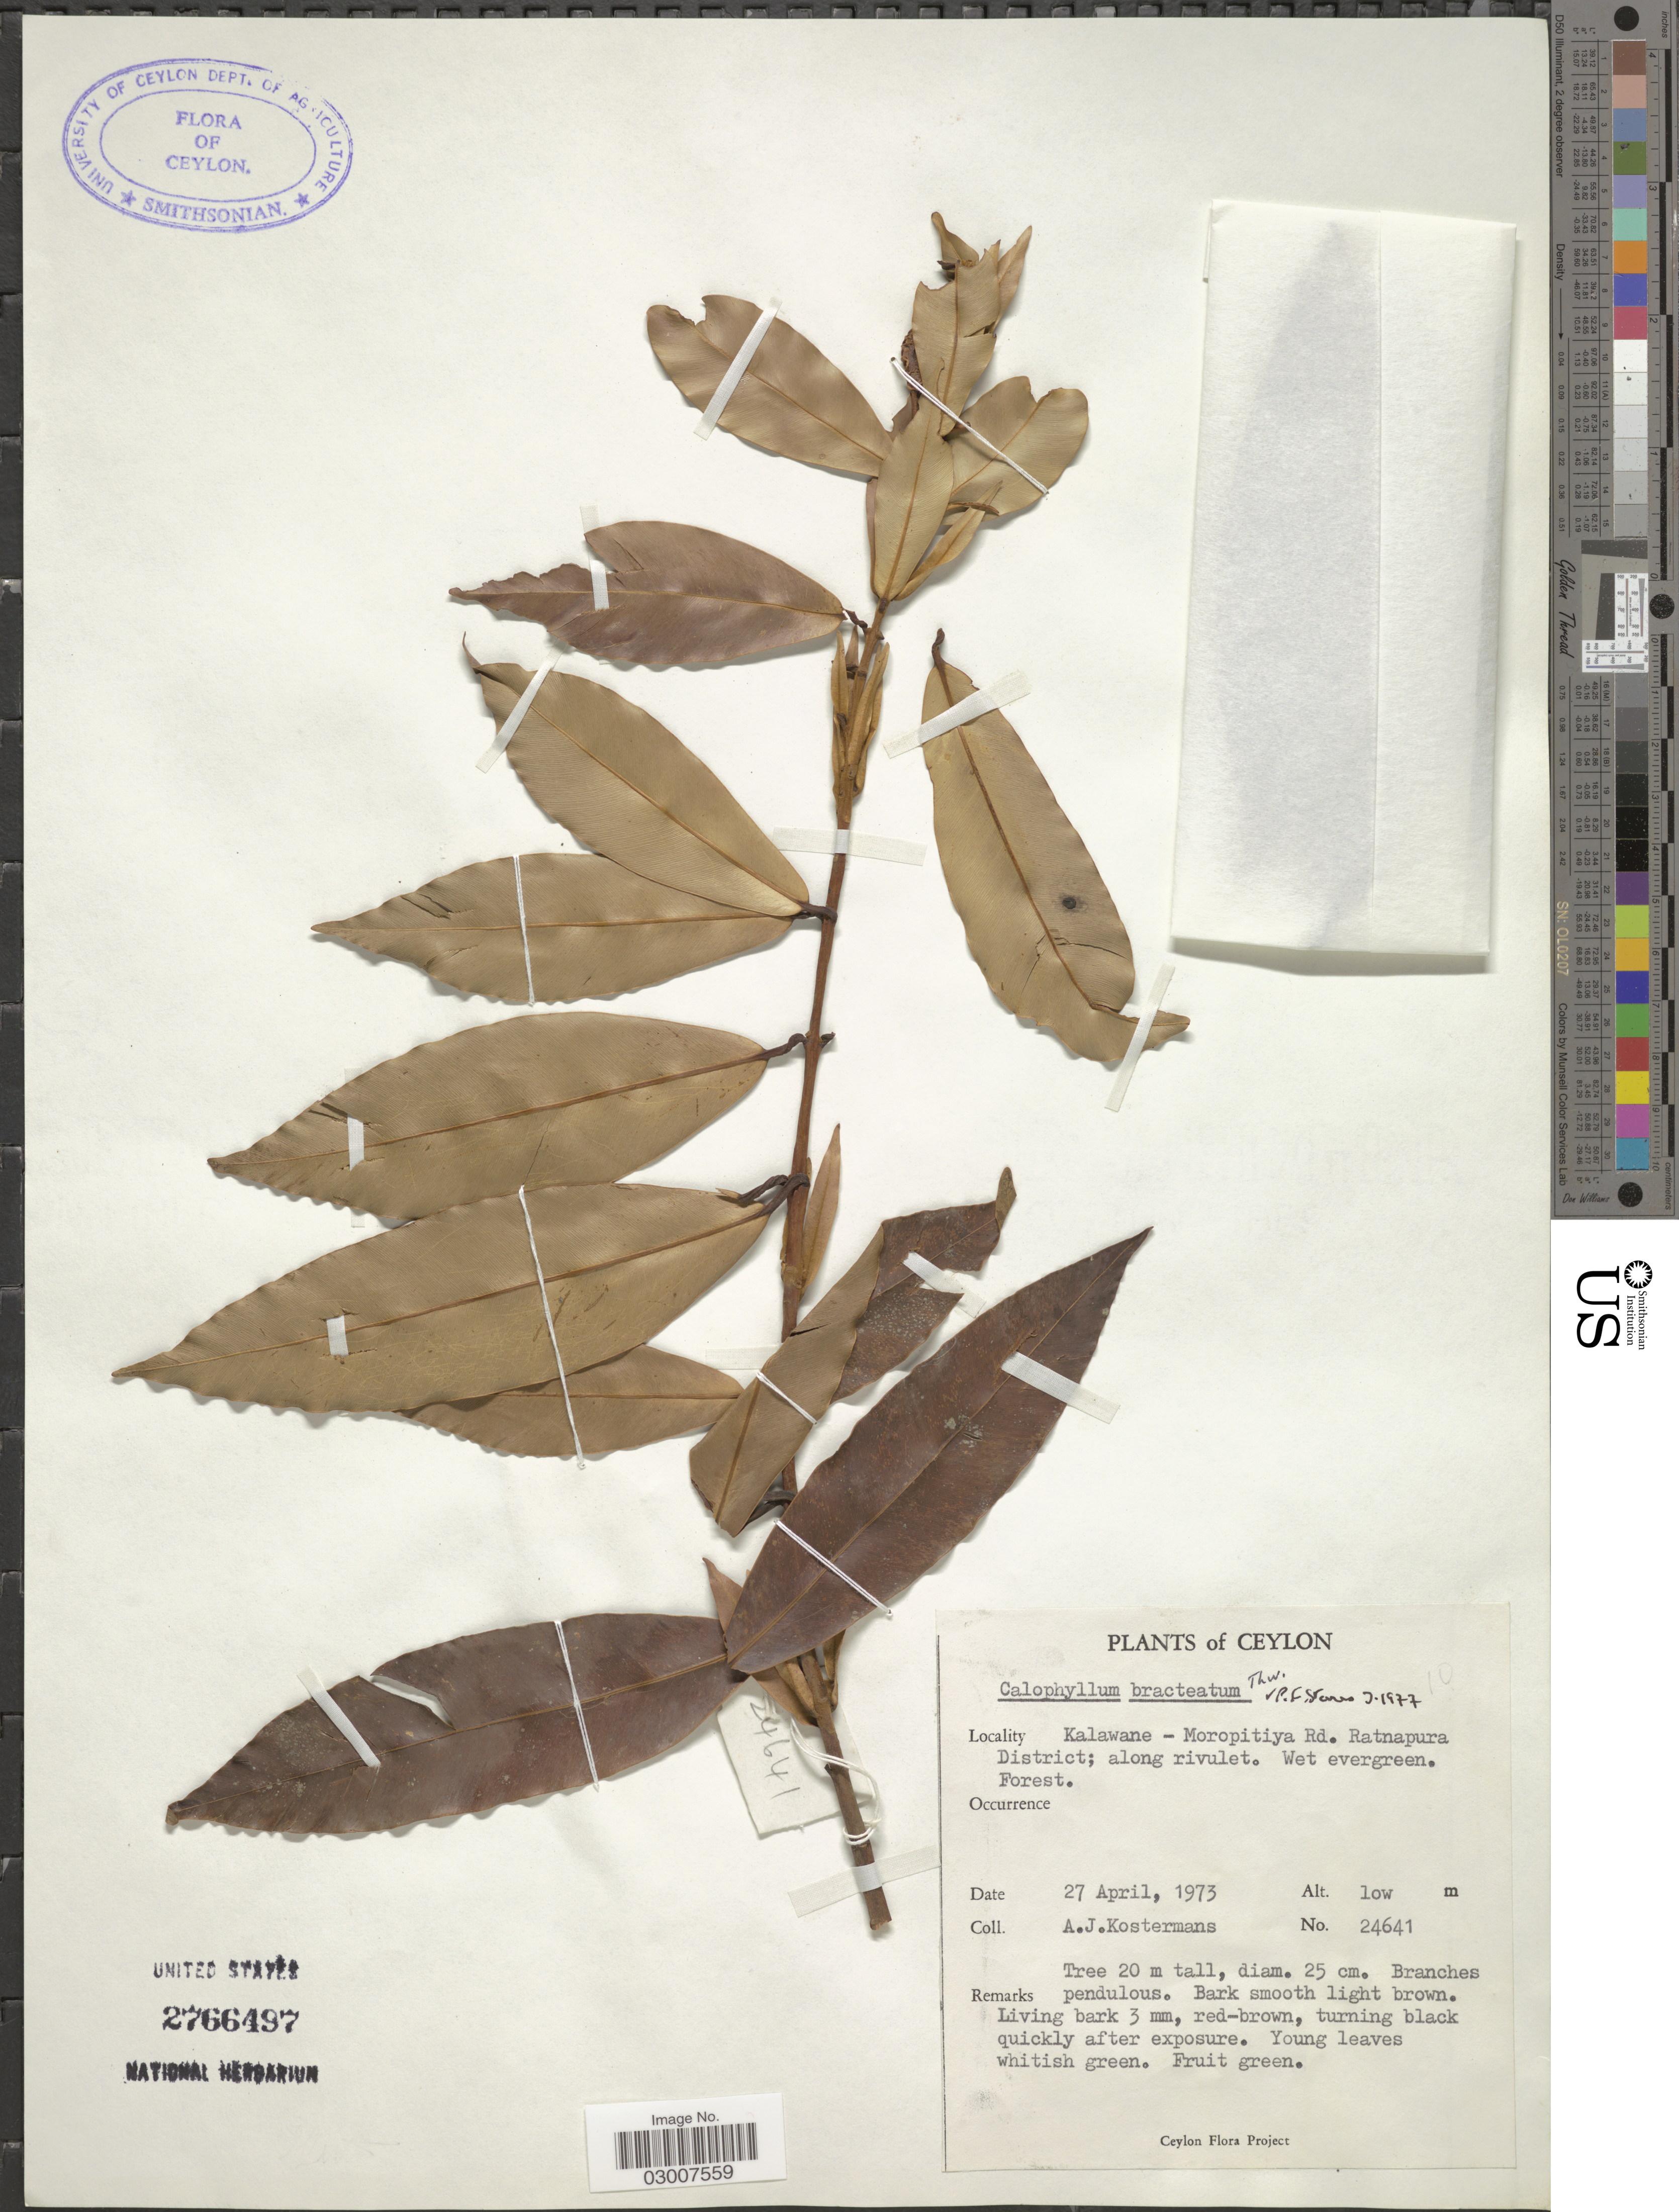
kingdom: Plantae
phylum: Tracheophyta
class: Magnoliopsida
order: Malpighiales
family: Calophyllaceae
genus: Calophyllum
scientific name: Calophyllum bracteatum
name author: Thwaites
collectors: A. J. G. Kostermans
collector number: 24641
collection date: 1973-04-27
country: Sri Lanka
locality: Ceylon. Kalawane - Moropitiya Rd. Ratnapura District.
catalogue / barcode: US 2766497